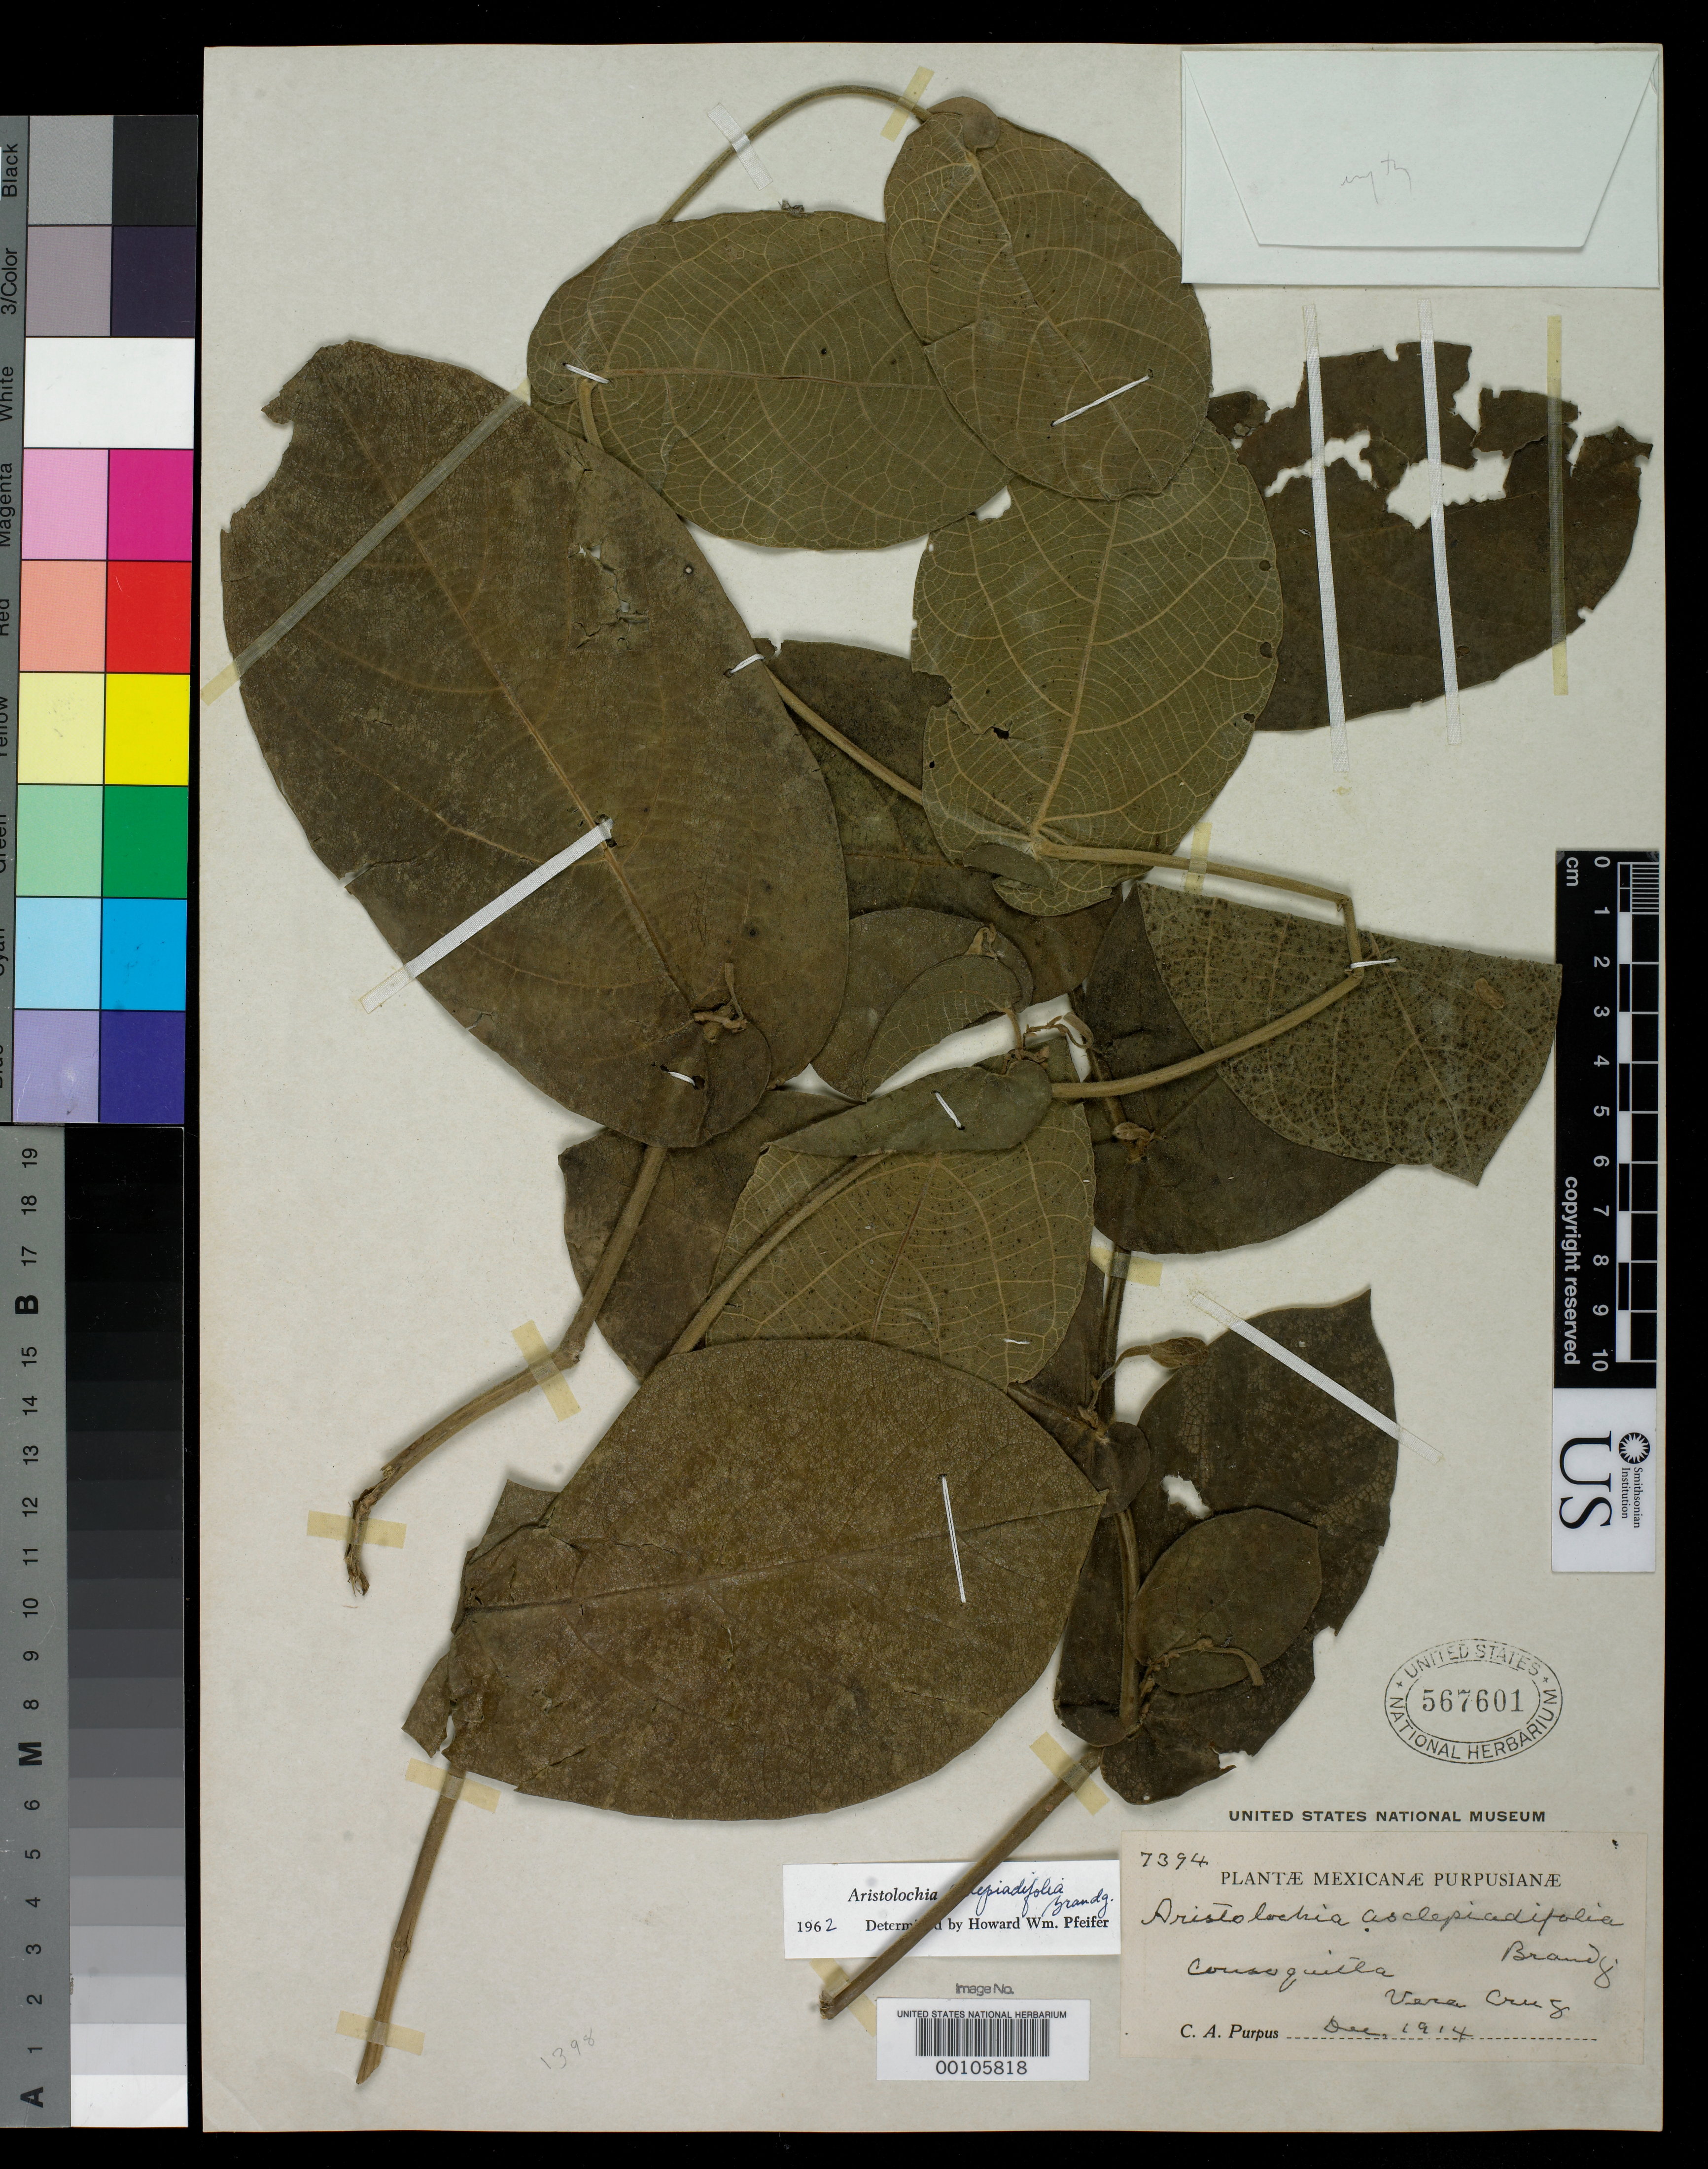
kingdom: Plantae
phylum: Tracheophyta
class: Magnoliopsida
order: Piperales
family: Aristolochiaceae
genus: Aristolochia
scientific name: Aristolochia asclepiadifolia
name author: Brandegee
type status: Isotype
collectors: C. A. Purpus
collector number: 7394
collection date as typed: Dec 1914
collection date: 1914-12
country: Mexico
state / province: Veracruz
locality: Consoquintla.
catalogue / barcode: US 567601